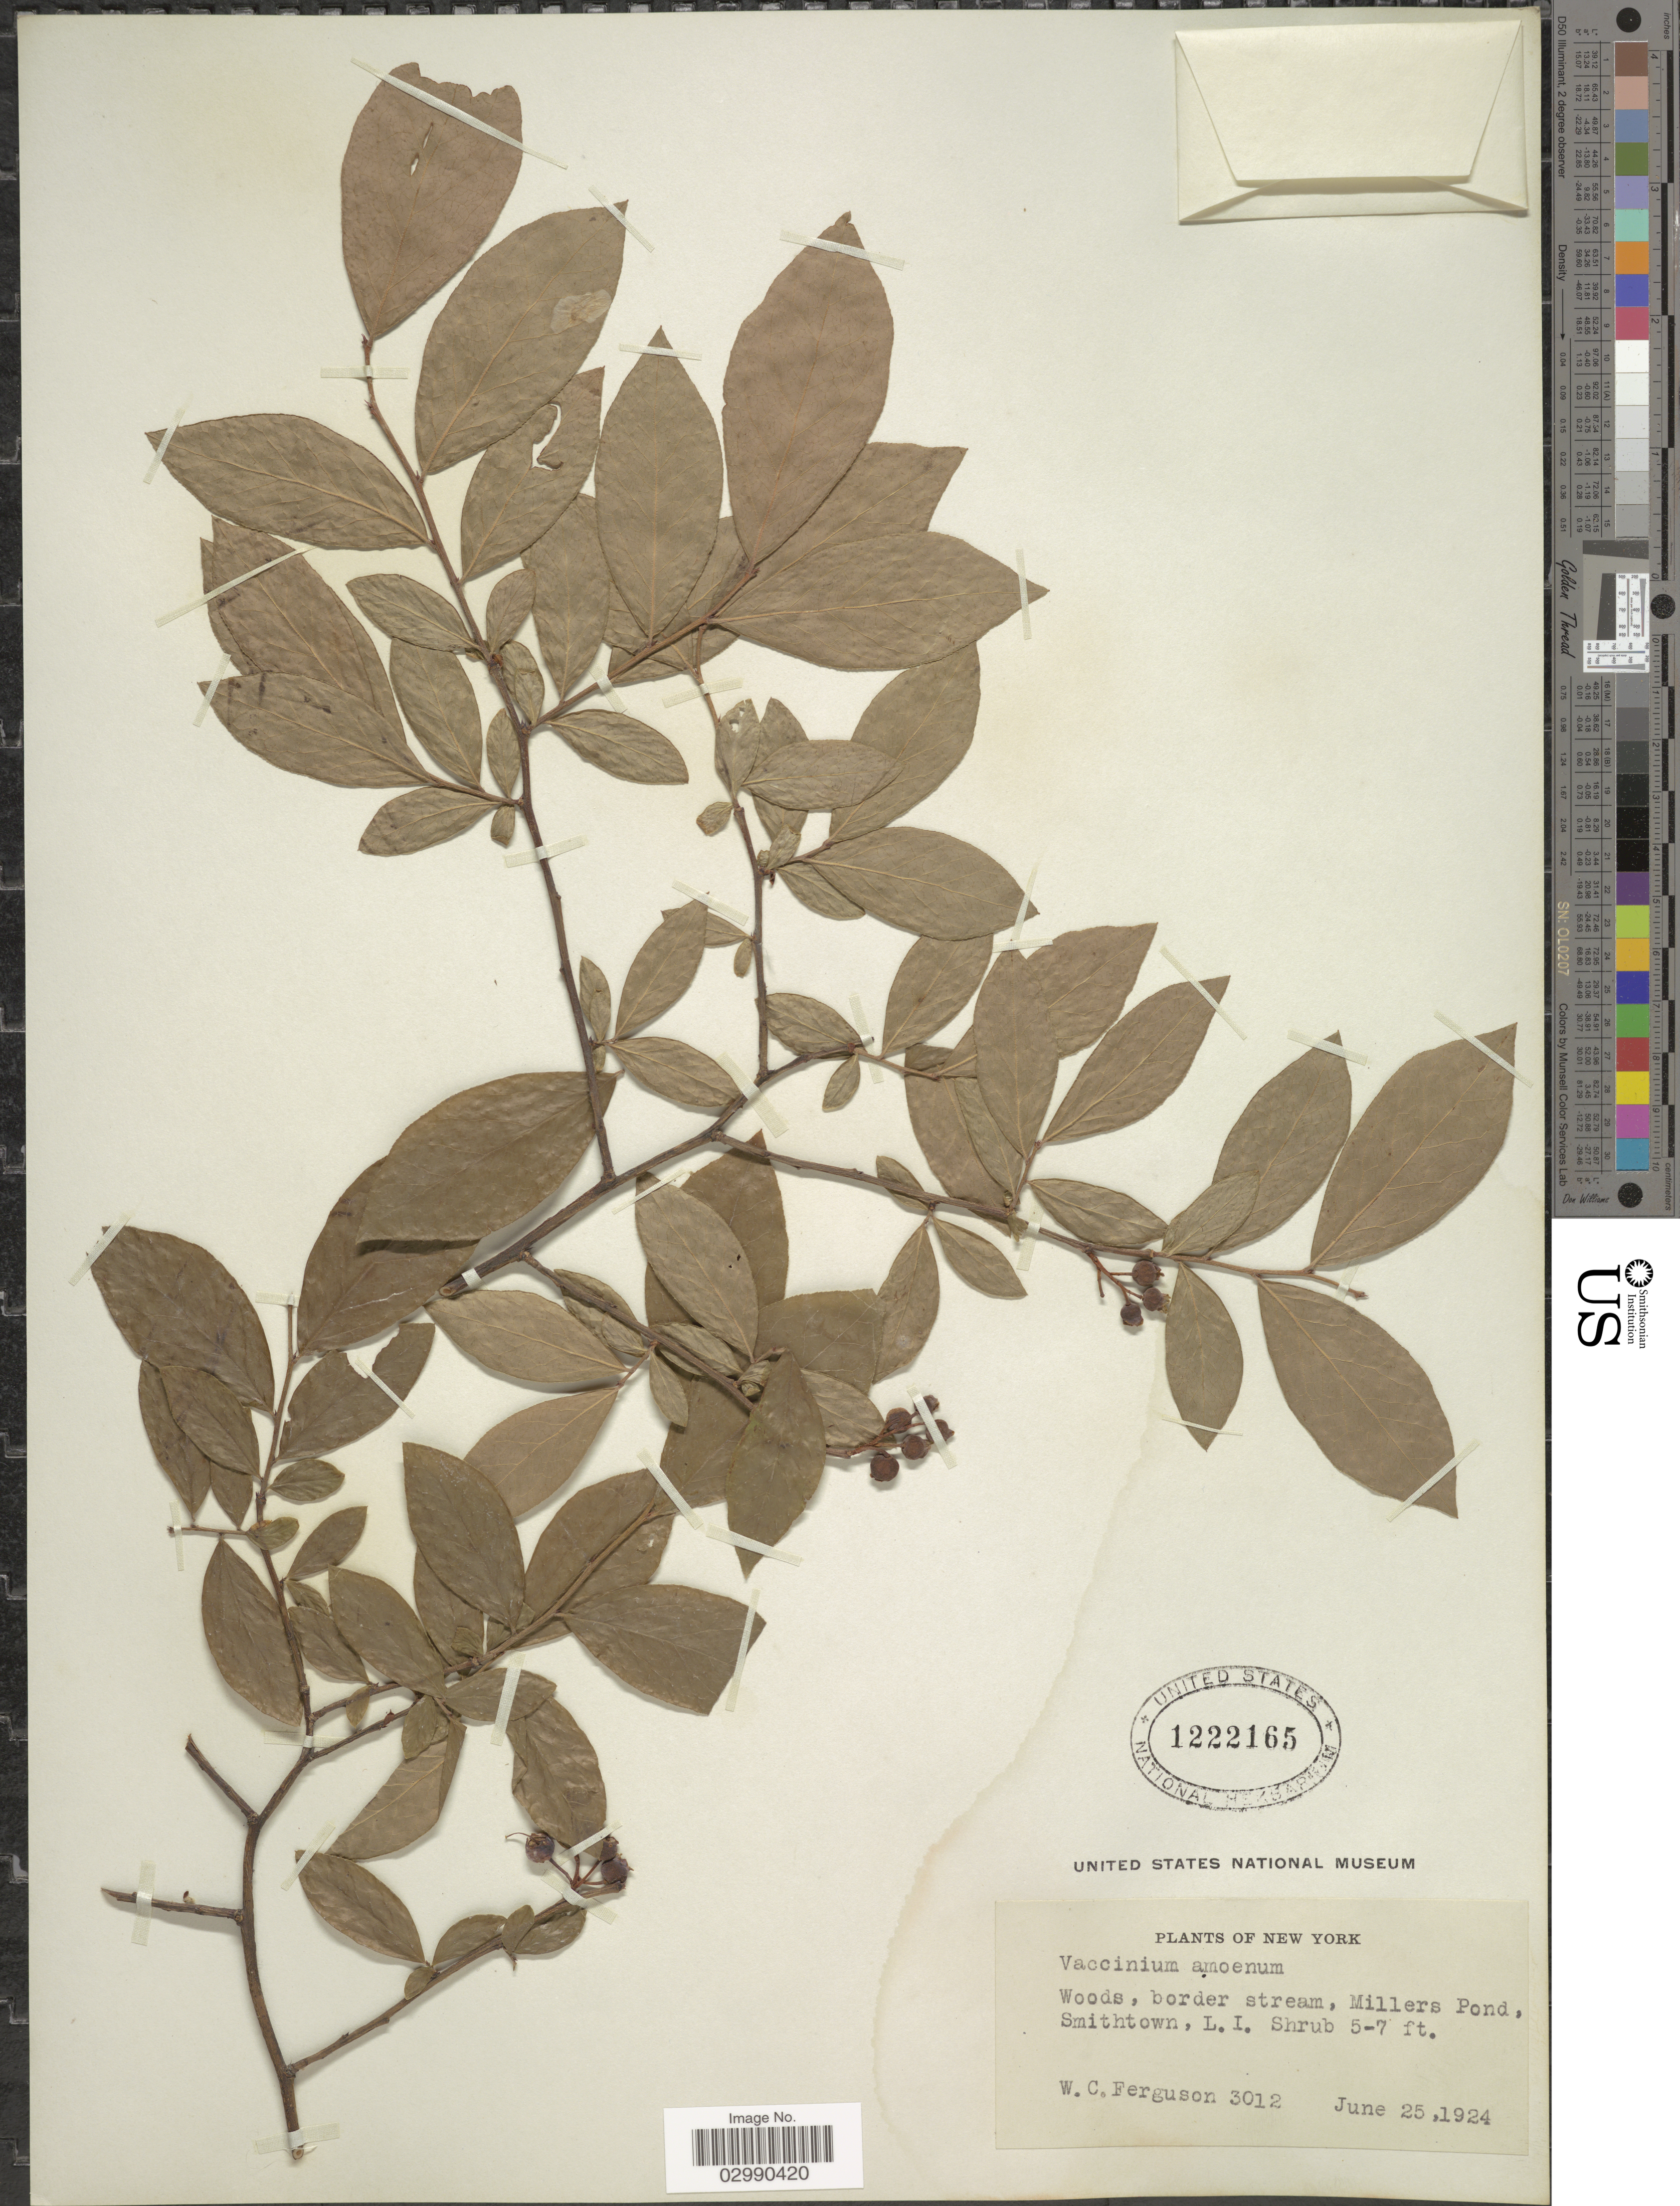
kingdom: Plantae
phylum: Tracheophyta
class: Magnoliopsida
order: Ericales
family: Ericaceae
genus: Vaccinium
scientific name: Vaccinium vicinum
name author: E.P. Bicknell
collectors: W. Ferguson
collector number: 3012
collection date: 1924-06-25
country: United States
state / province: New York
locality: Millers Pond, Smithtown, L.I.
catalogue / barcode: US 1222165